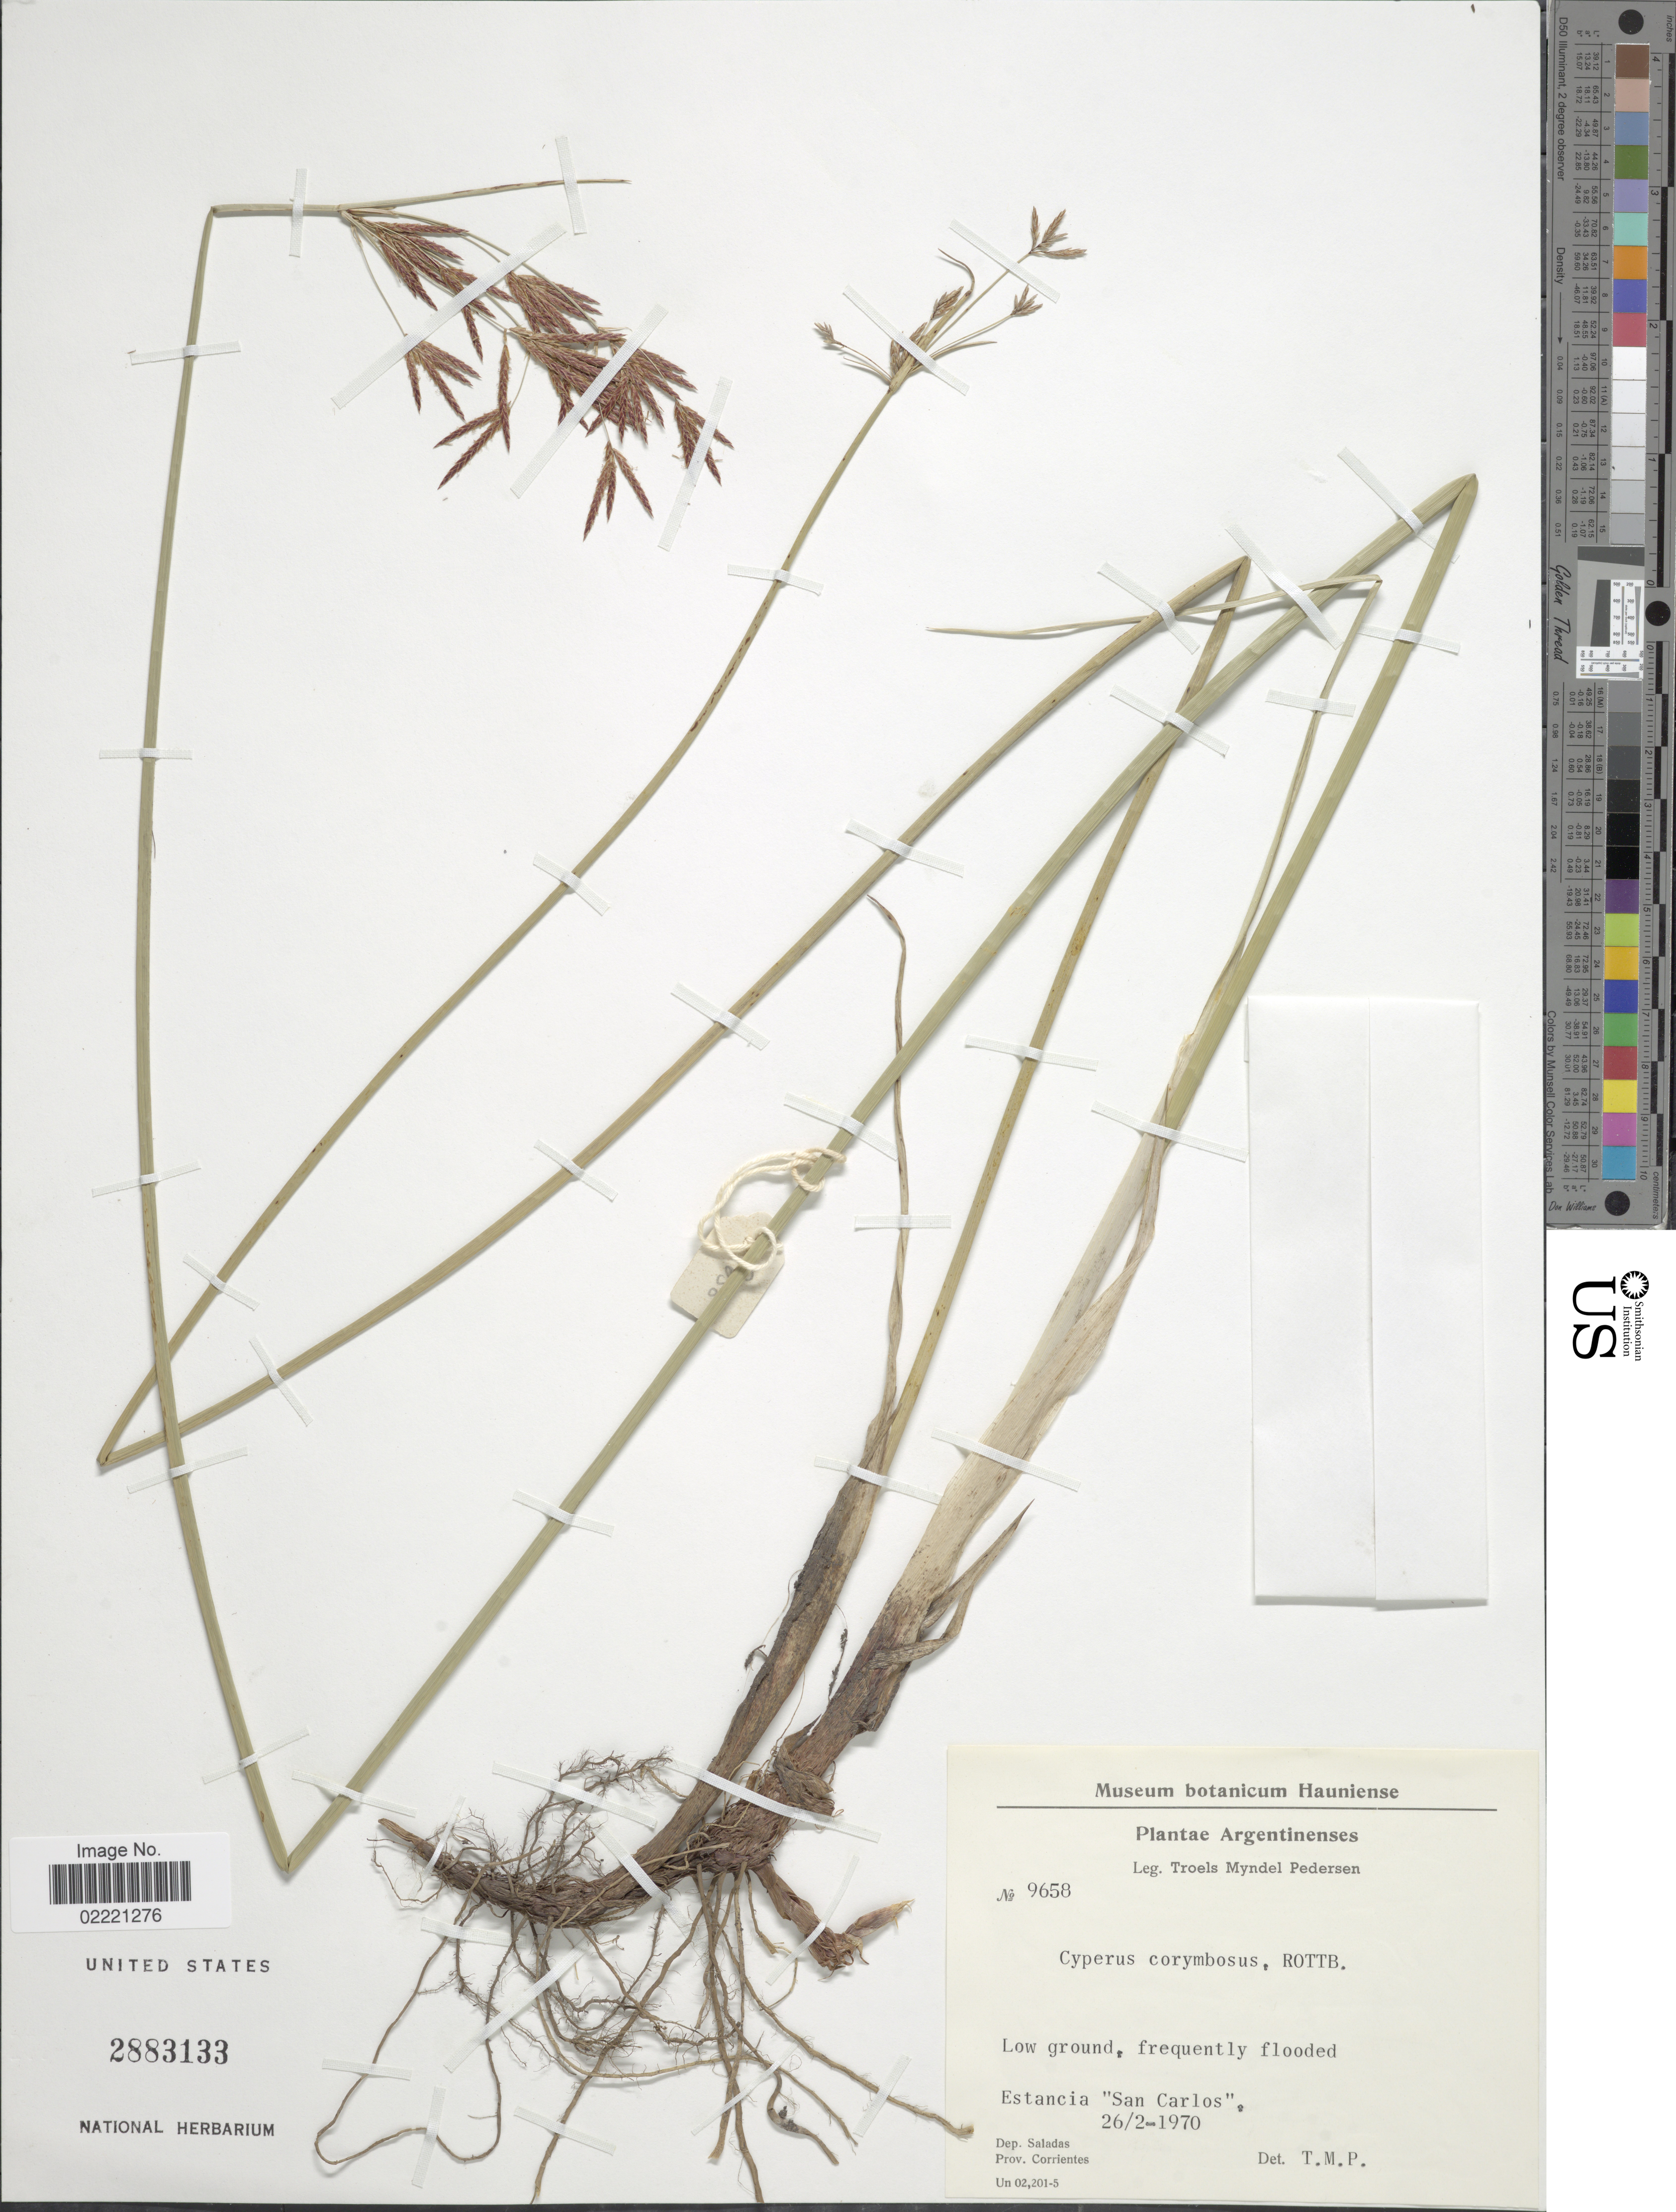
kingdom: Plantae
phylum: Tracheophyta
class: Liliopsida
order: Poales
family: Cyperaceae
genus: Cyperus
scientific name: Cyperus corymbosus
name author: Rottb.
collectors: T. Pederson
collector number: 9658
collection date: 1970-02-26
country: Argentina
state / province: Corrientes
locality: Low ground, Estancia San Carlos, Dep. Saladas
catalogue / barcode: US 2883133